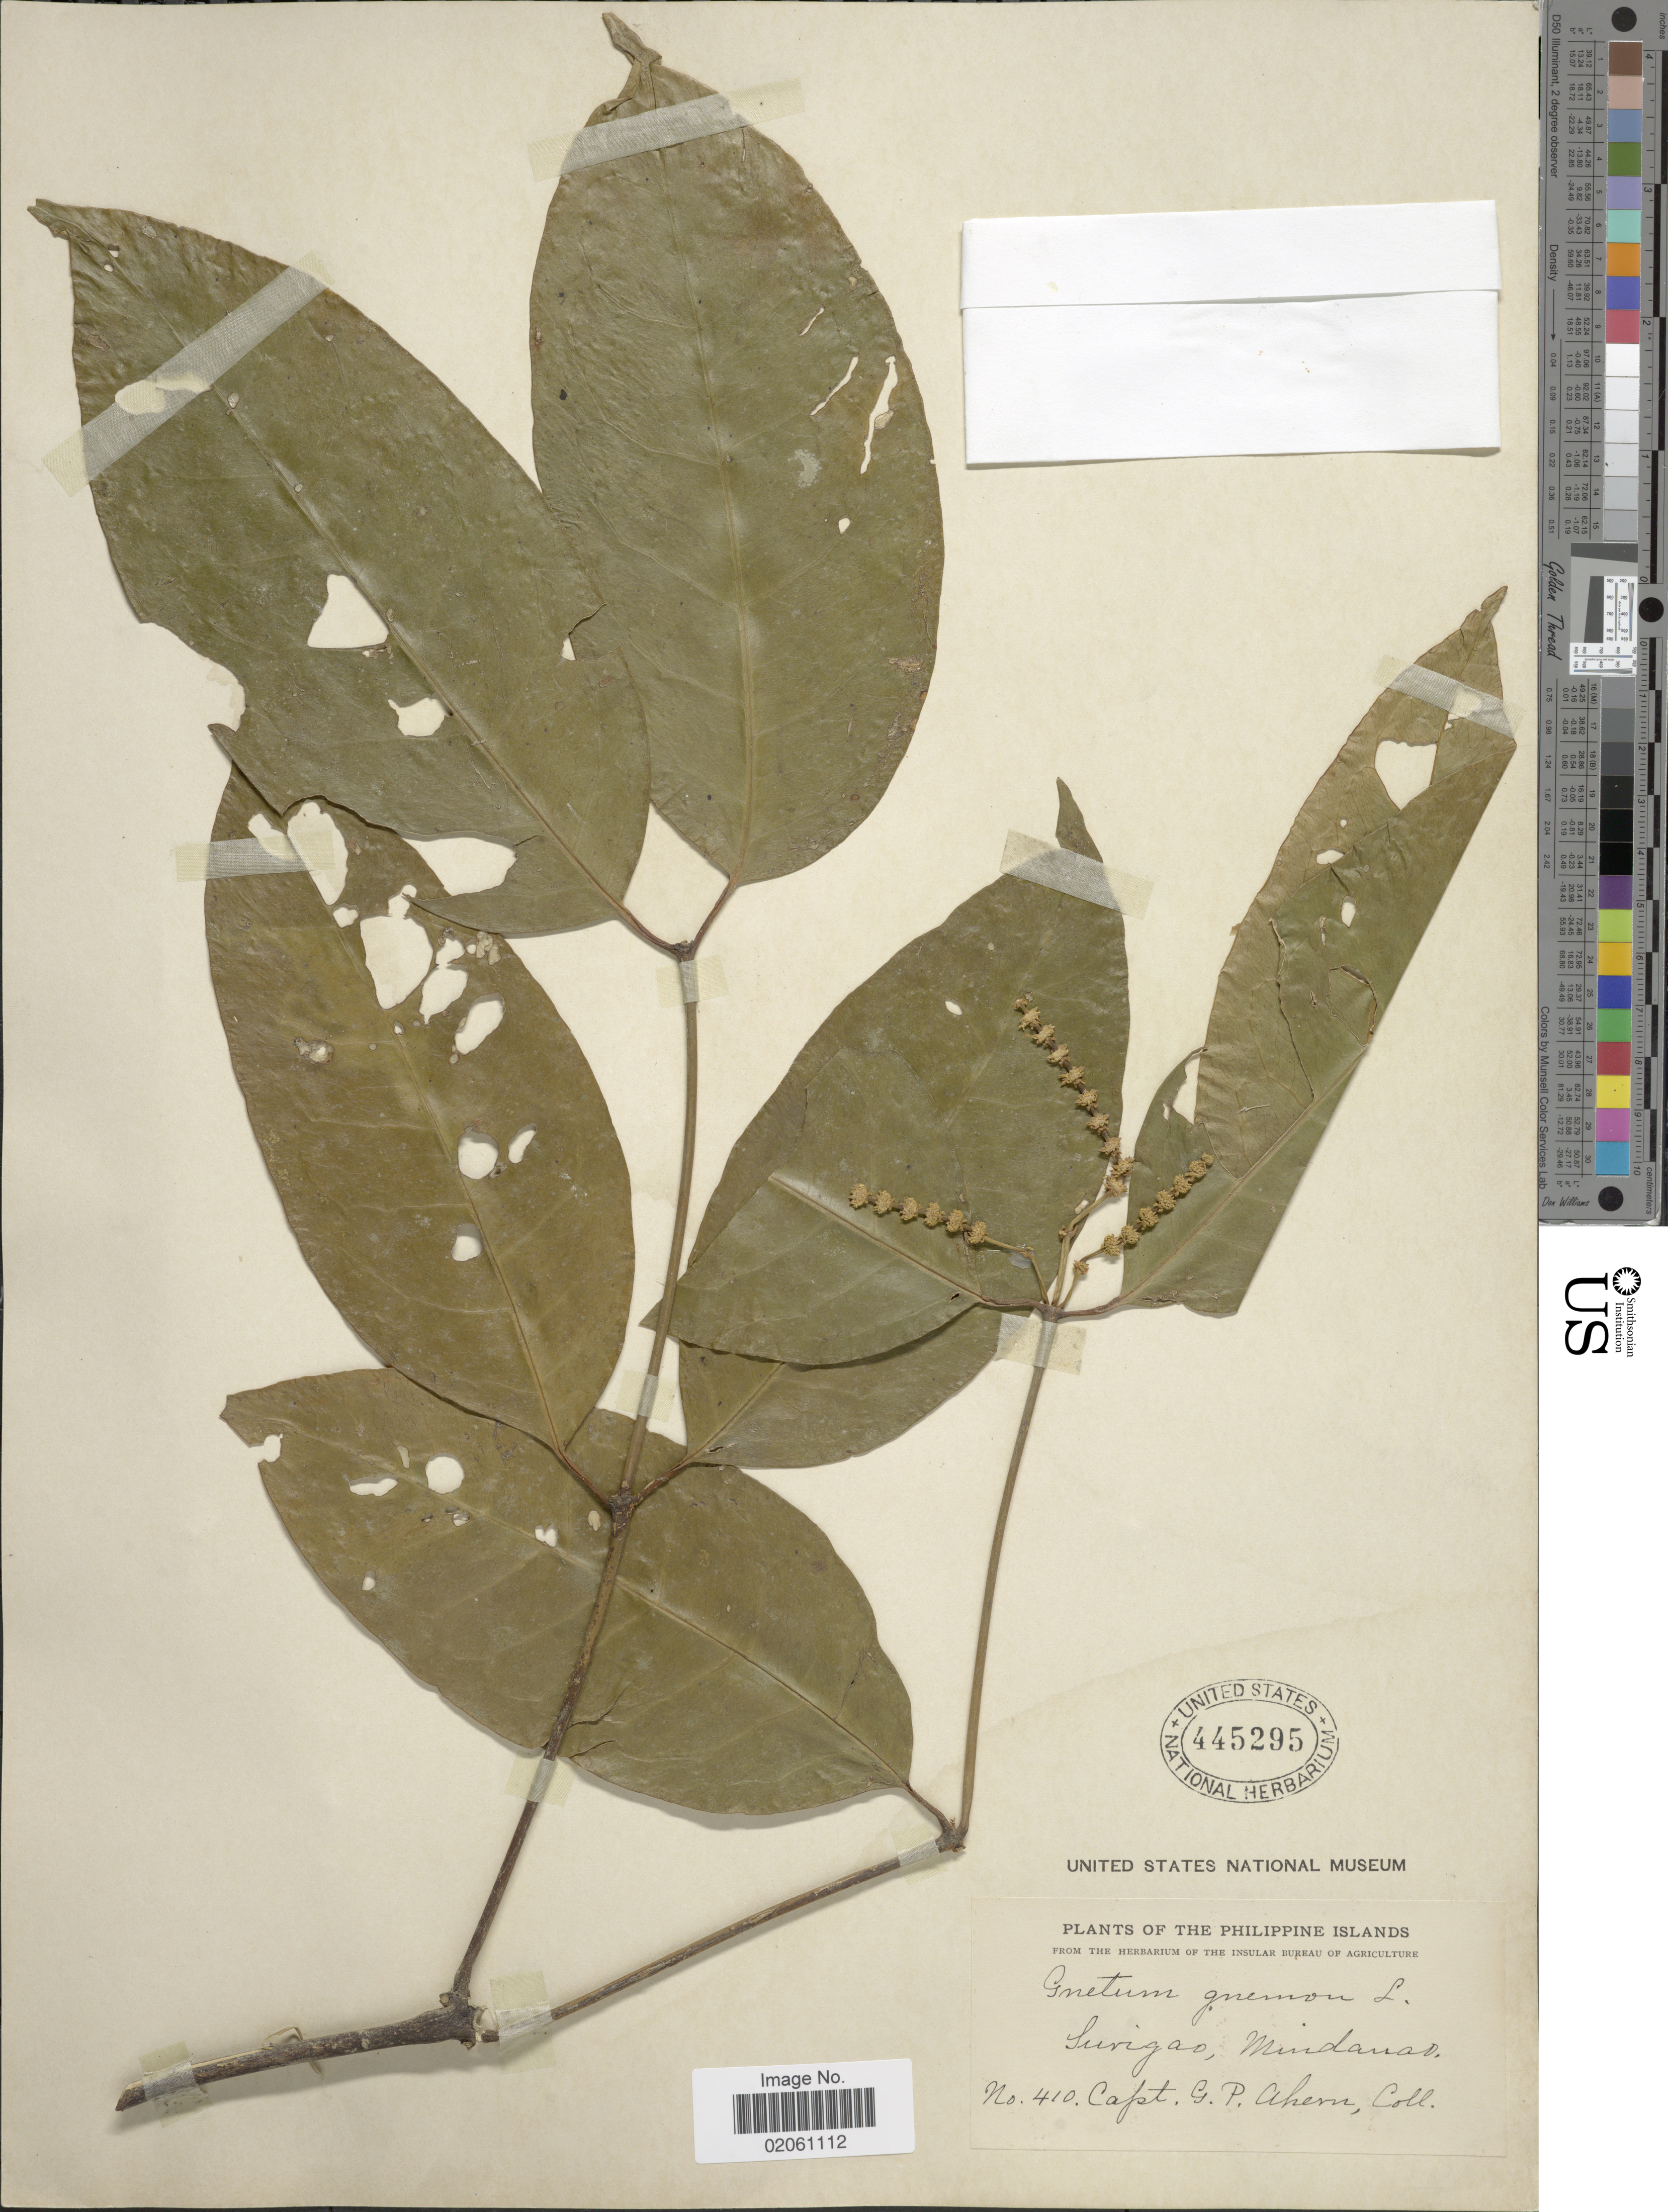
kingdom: Plantae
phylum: Tracheophyta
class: Gnetopsida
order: Gnetales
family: Gnetaceae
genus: Gnetum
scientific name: Gnetum gnemon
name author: L.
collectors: G. Ahern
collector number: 410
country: Philippines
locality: Surigao, Mindanao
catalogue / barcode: US 445295